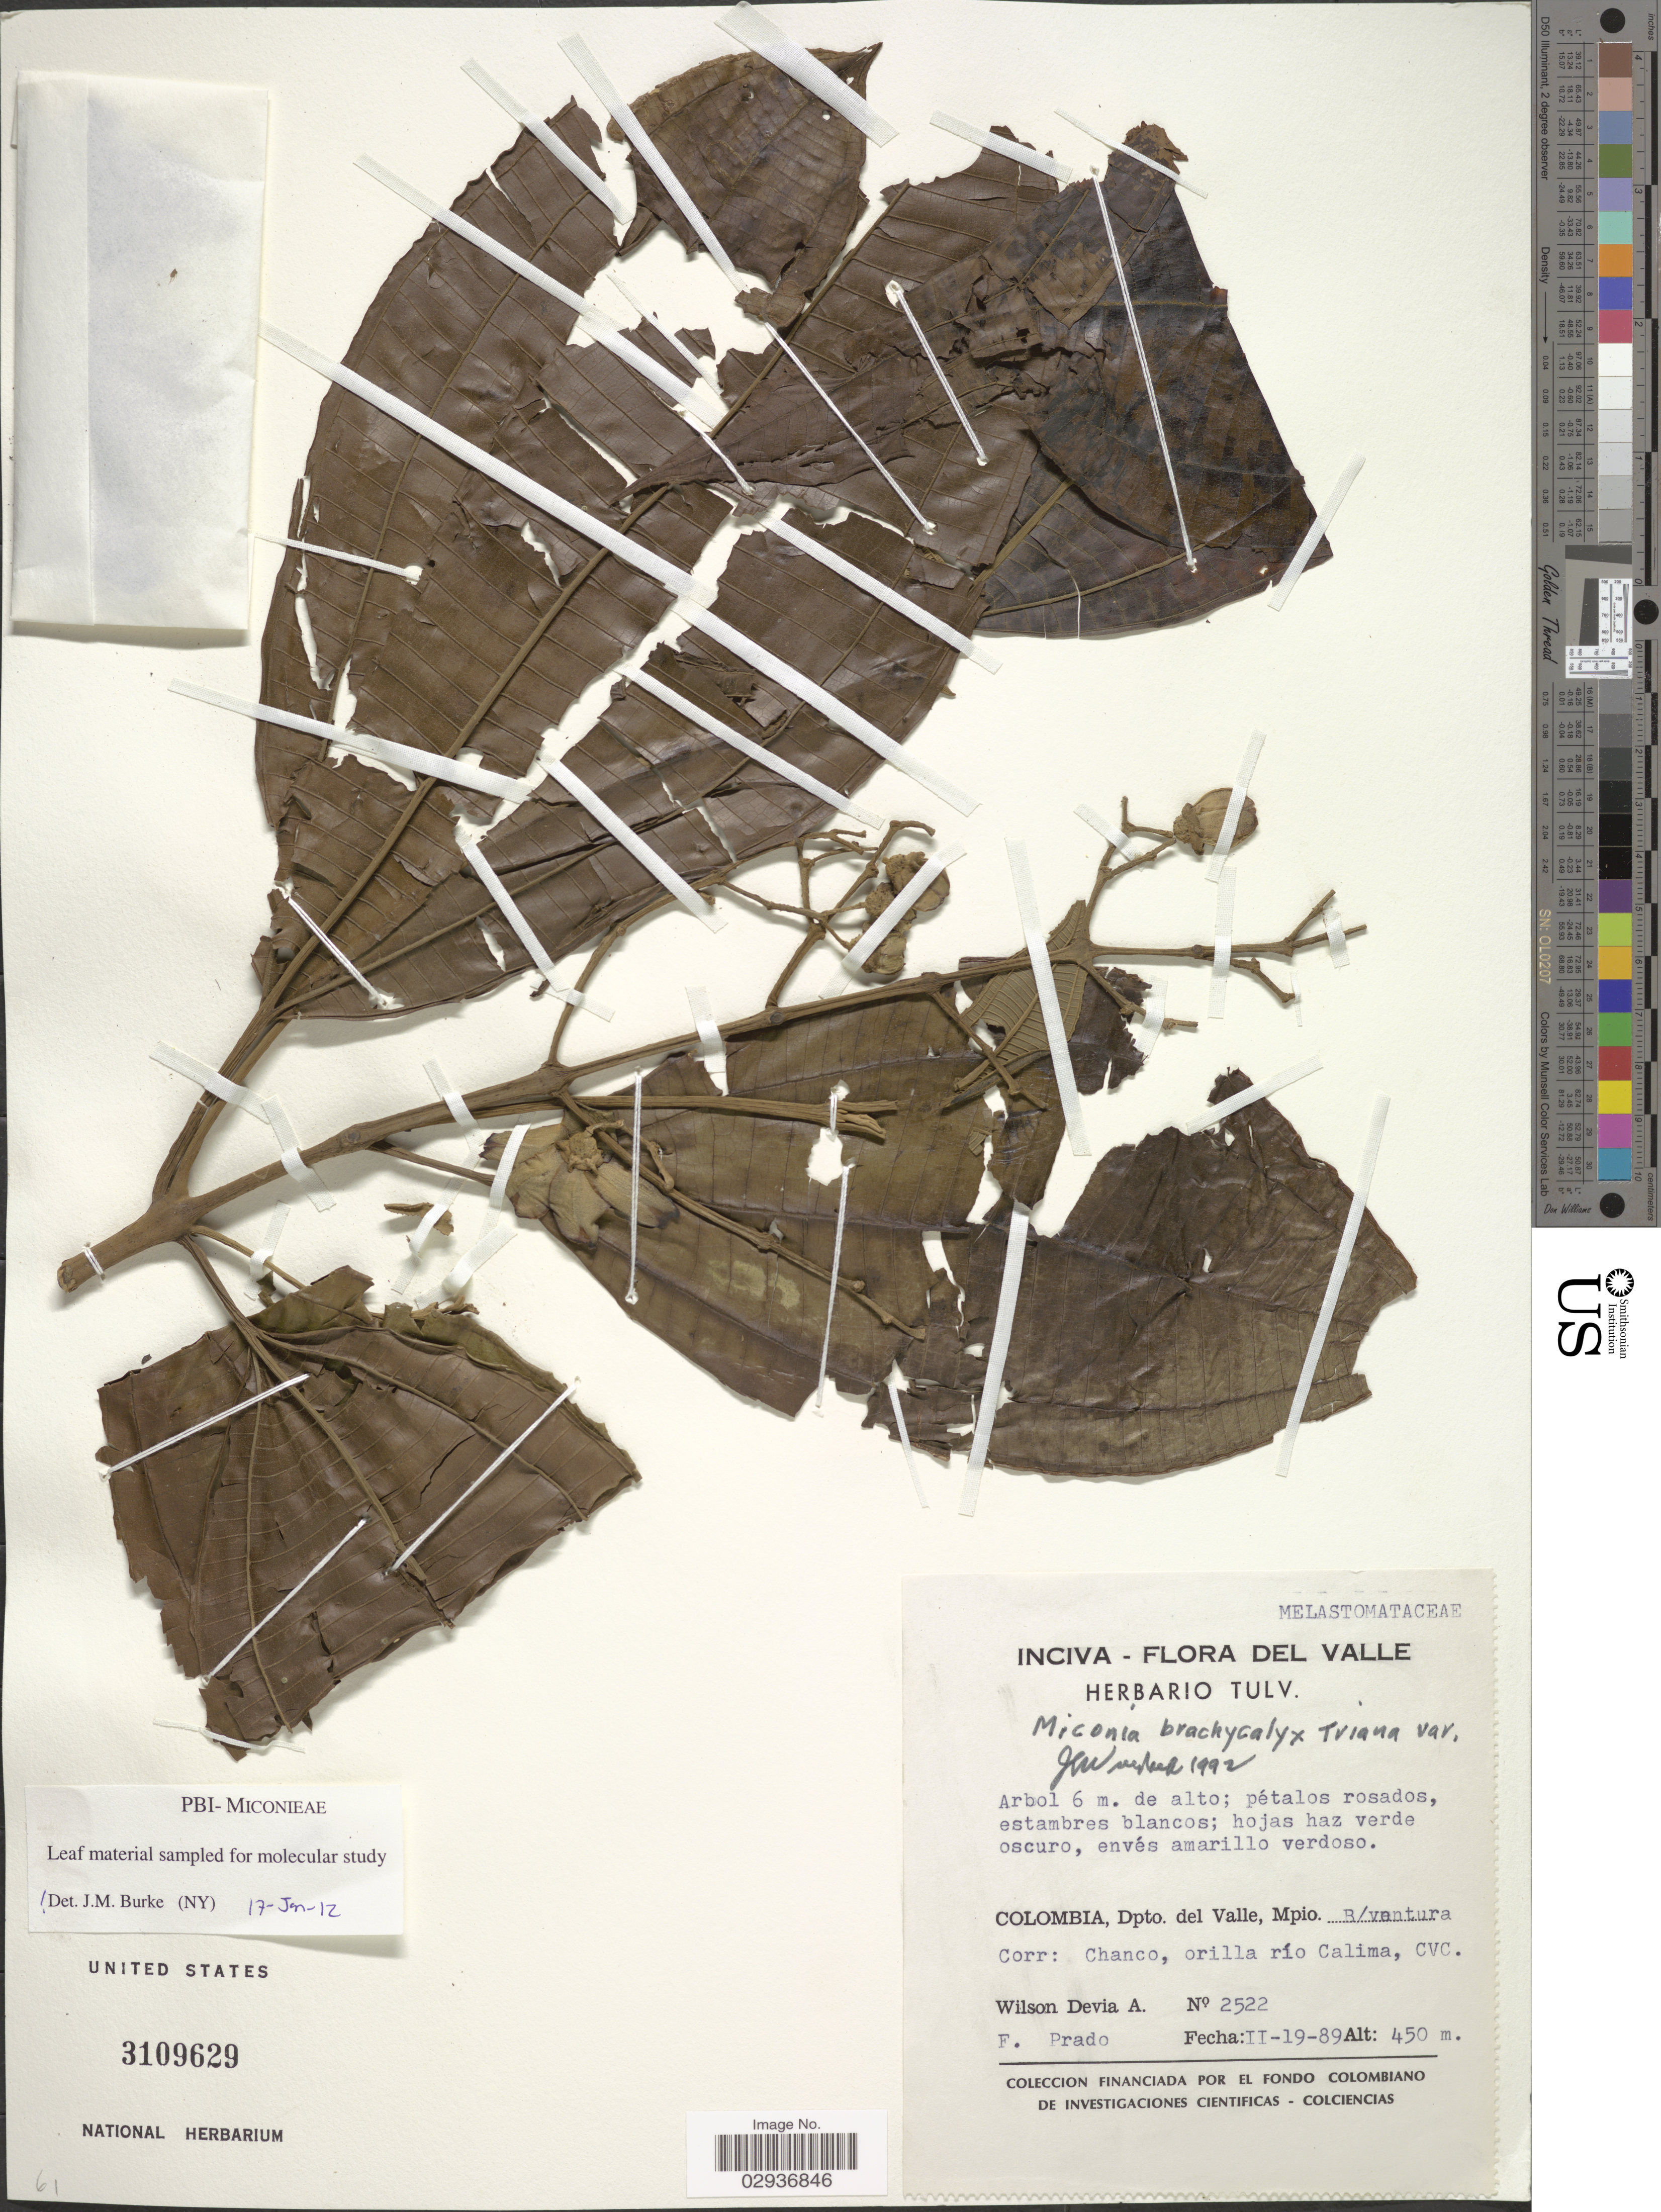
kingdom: Plantae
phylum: Tracheophyta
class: Magnoliopsida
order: Myrtales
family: Melastomataceae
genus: Miconia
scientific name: Miconia brachycalyx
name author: Triana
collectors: W. Devia A. & F. Prado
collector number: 2522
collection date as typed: Transcribed d/m/y: 19/2/89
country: Colombia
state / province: Valle del Cauca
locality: Dpto. del Valle, Mpio. B/ventura. Corr: Chanco, orilla río Calima, CVC.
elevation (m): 450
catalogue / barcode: US 3109629